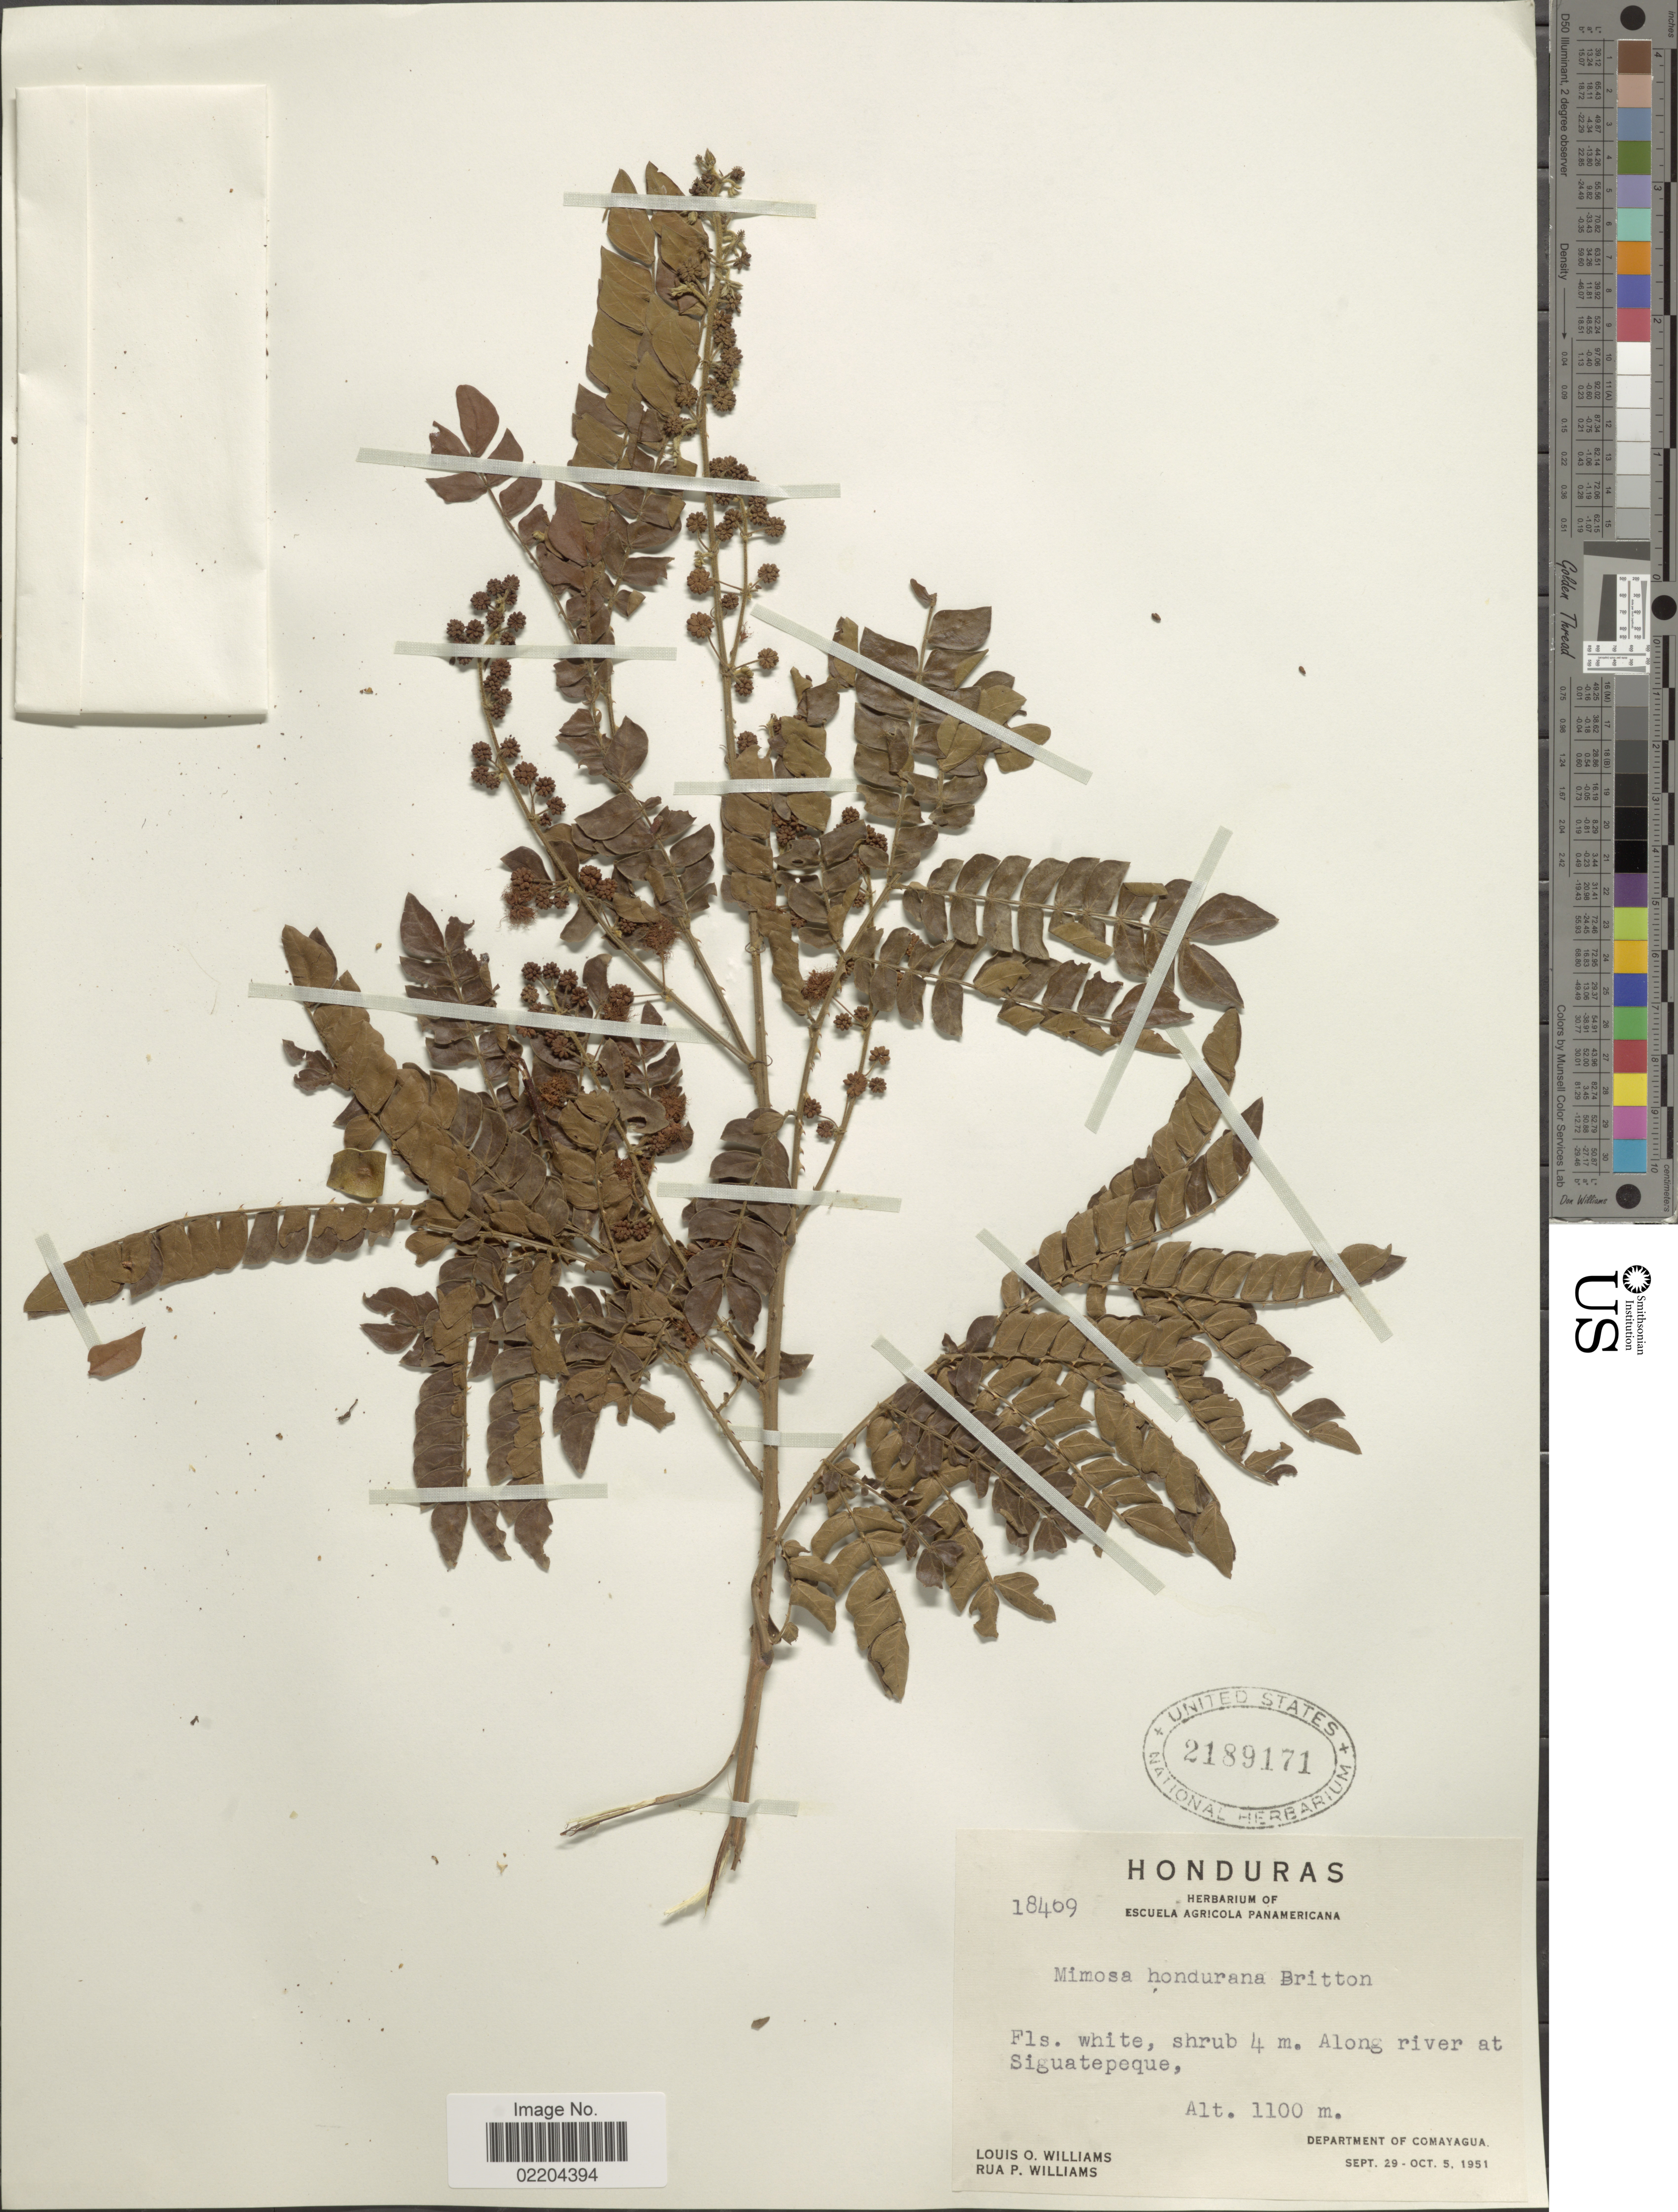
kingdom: Plantae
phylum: Tracheophyta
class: Magnoliopsida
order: Fabales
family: Fabaceae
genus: Mimosa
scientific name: Mimosa hondurana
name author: Britton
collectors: L. O. Williams & R. P. Williams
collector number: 18409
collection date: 1951-09-29/1951-10-05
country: Honduras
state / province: Comayagua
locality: Along river at Siguatepeque, Department of Comayagua.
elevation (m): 1100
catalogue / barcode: US 2189171